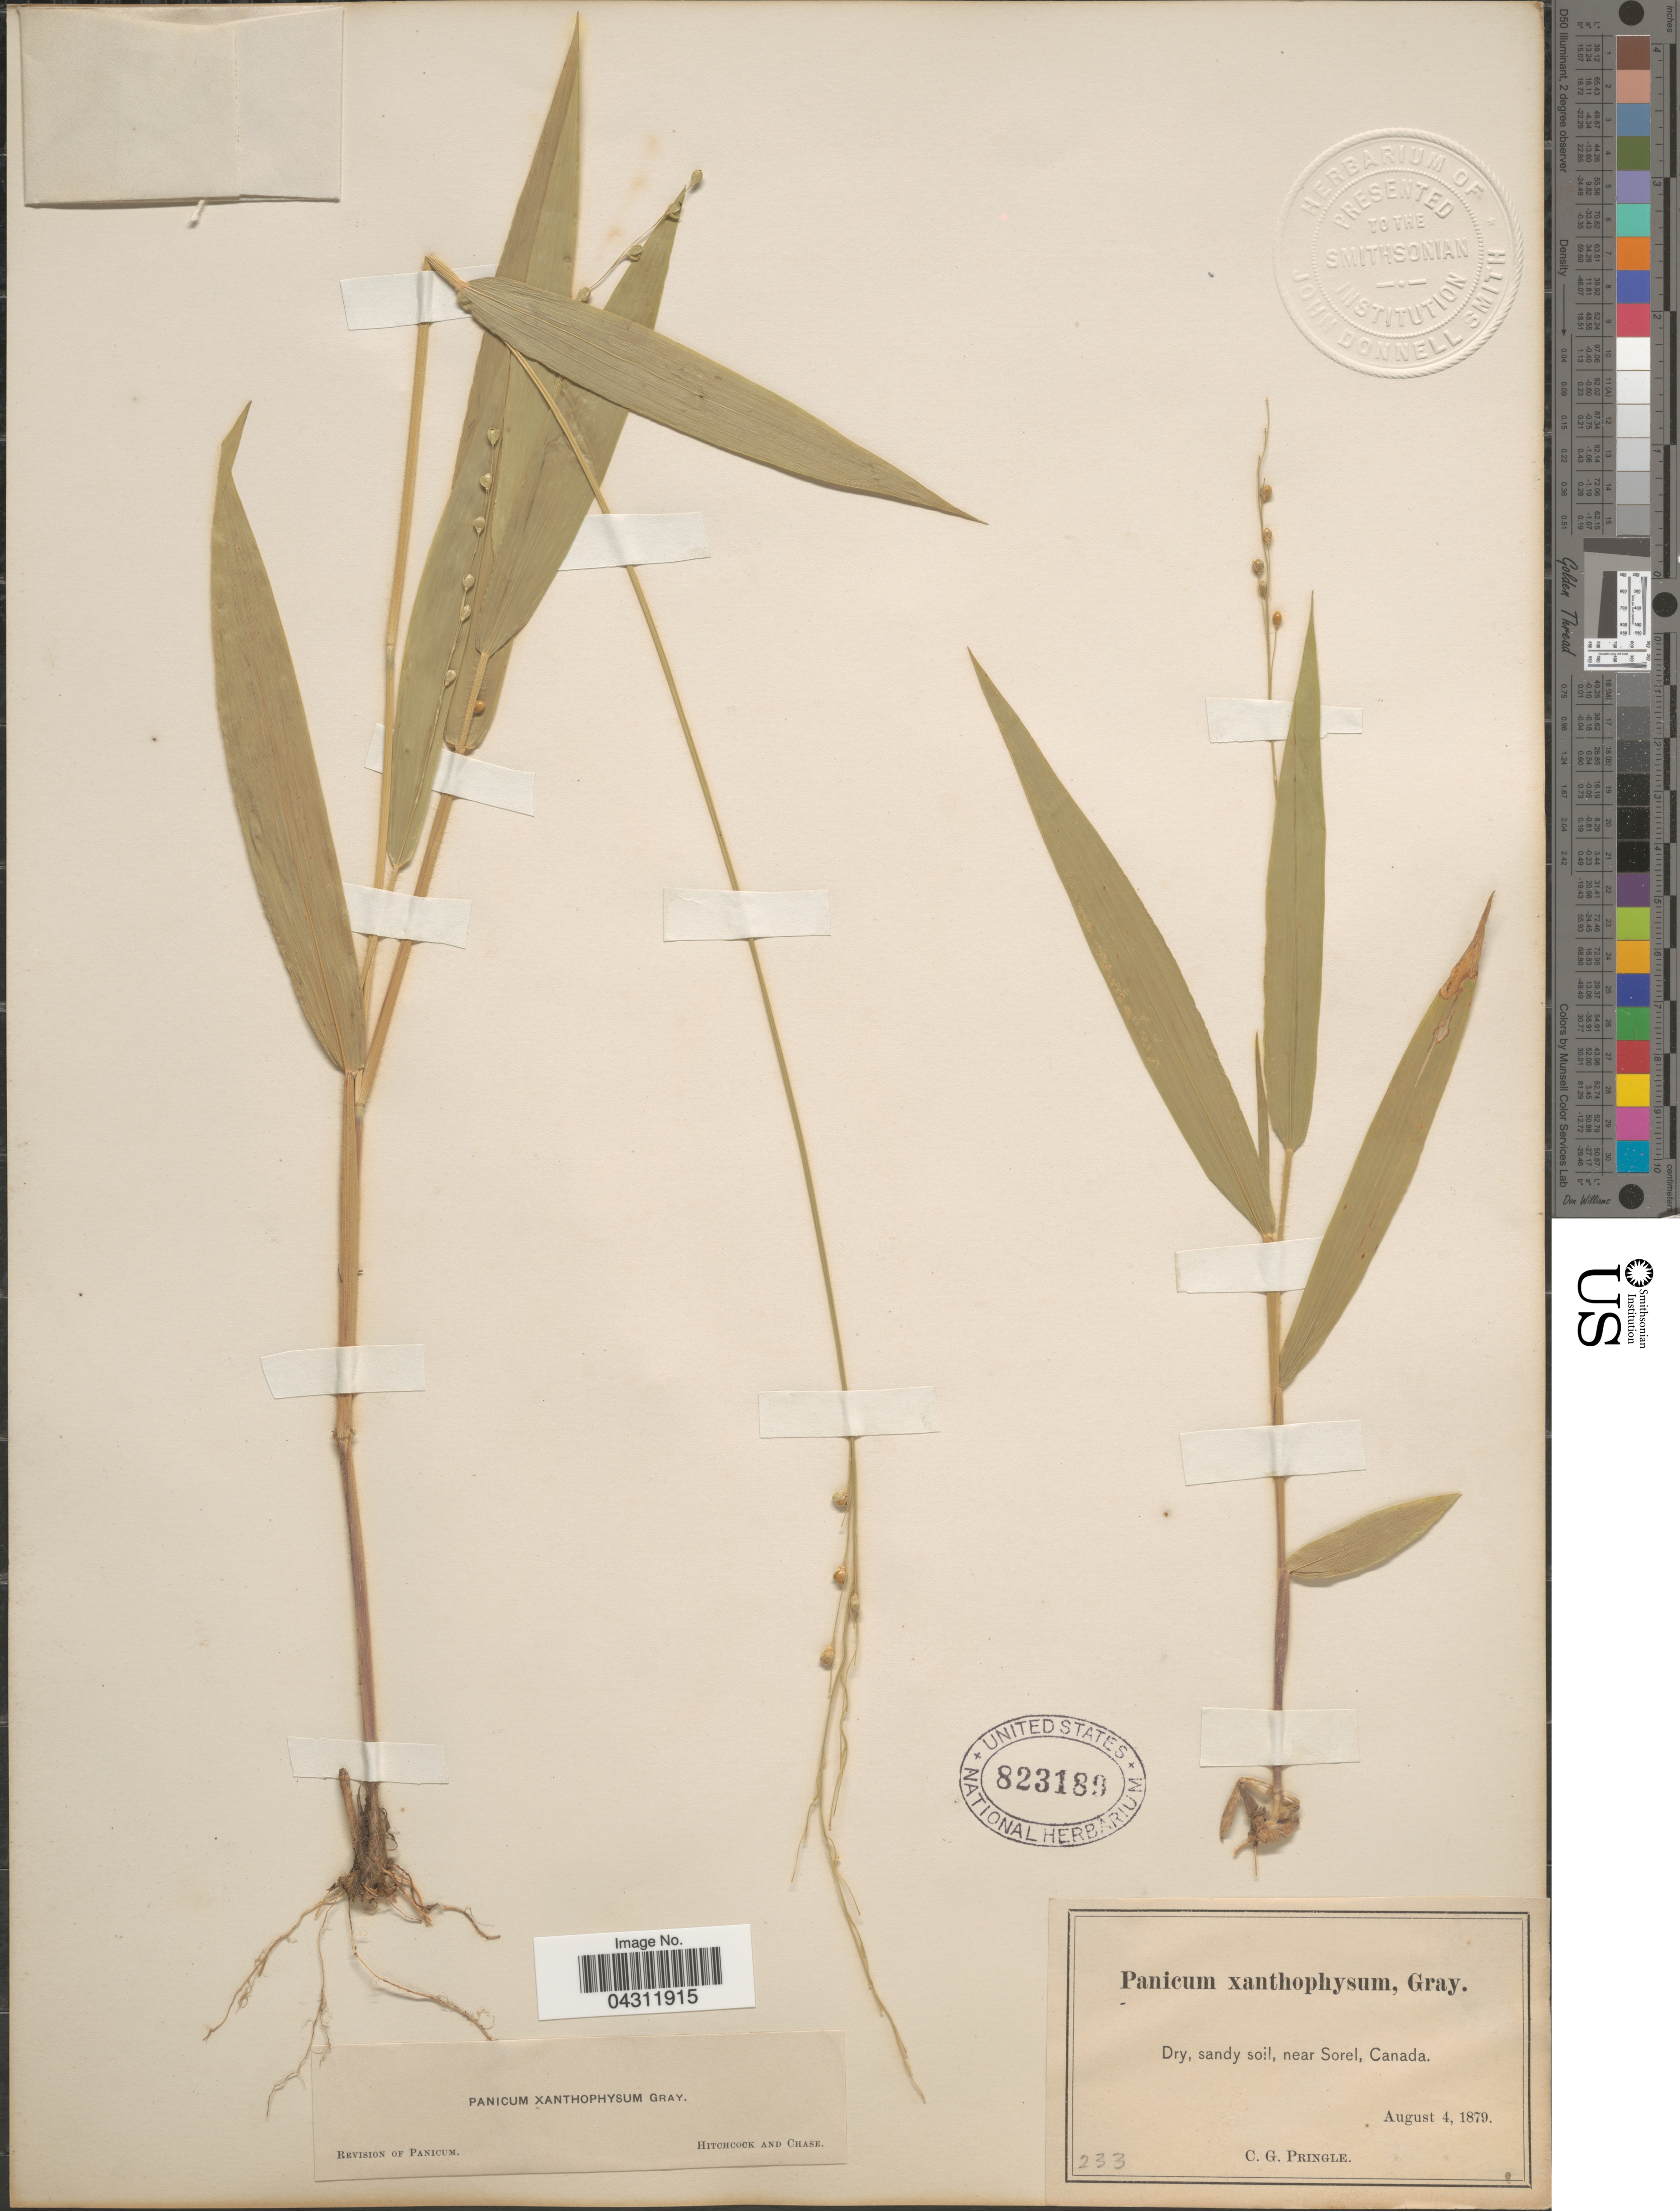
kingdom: Plantae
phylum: Tracheophyta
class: Liliopsida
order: Poales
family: Poaceae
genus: Dichanthelium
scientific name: Dichanthelium xanthophysum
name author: (A. Gray) Freckmann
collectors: C. G. Pringle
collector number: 233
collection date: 1879-08-04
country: Canada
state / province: Quebec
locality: Dry, sandy soil, near Sorel.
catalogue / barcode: US 823189